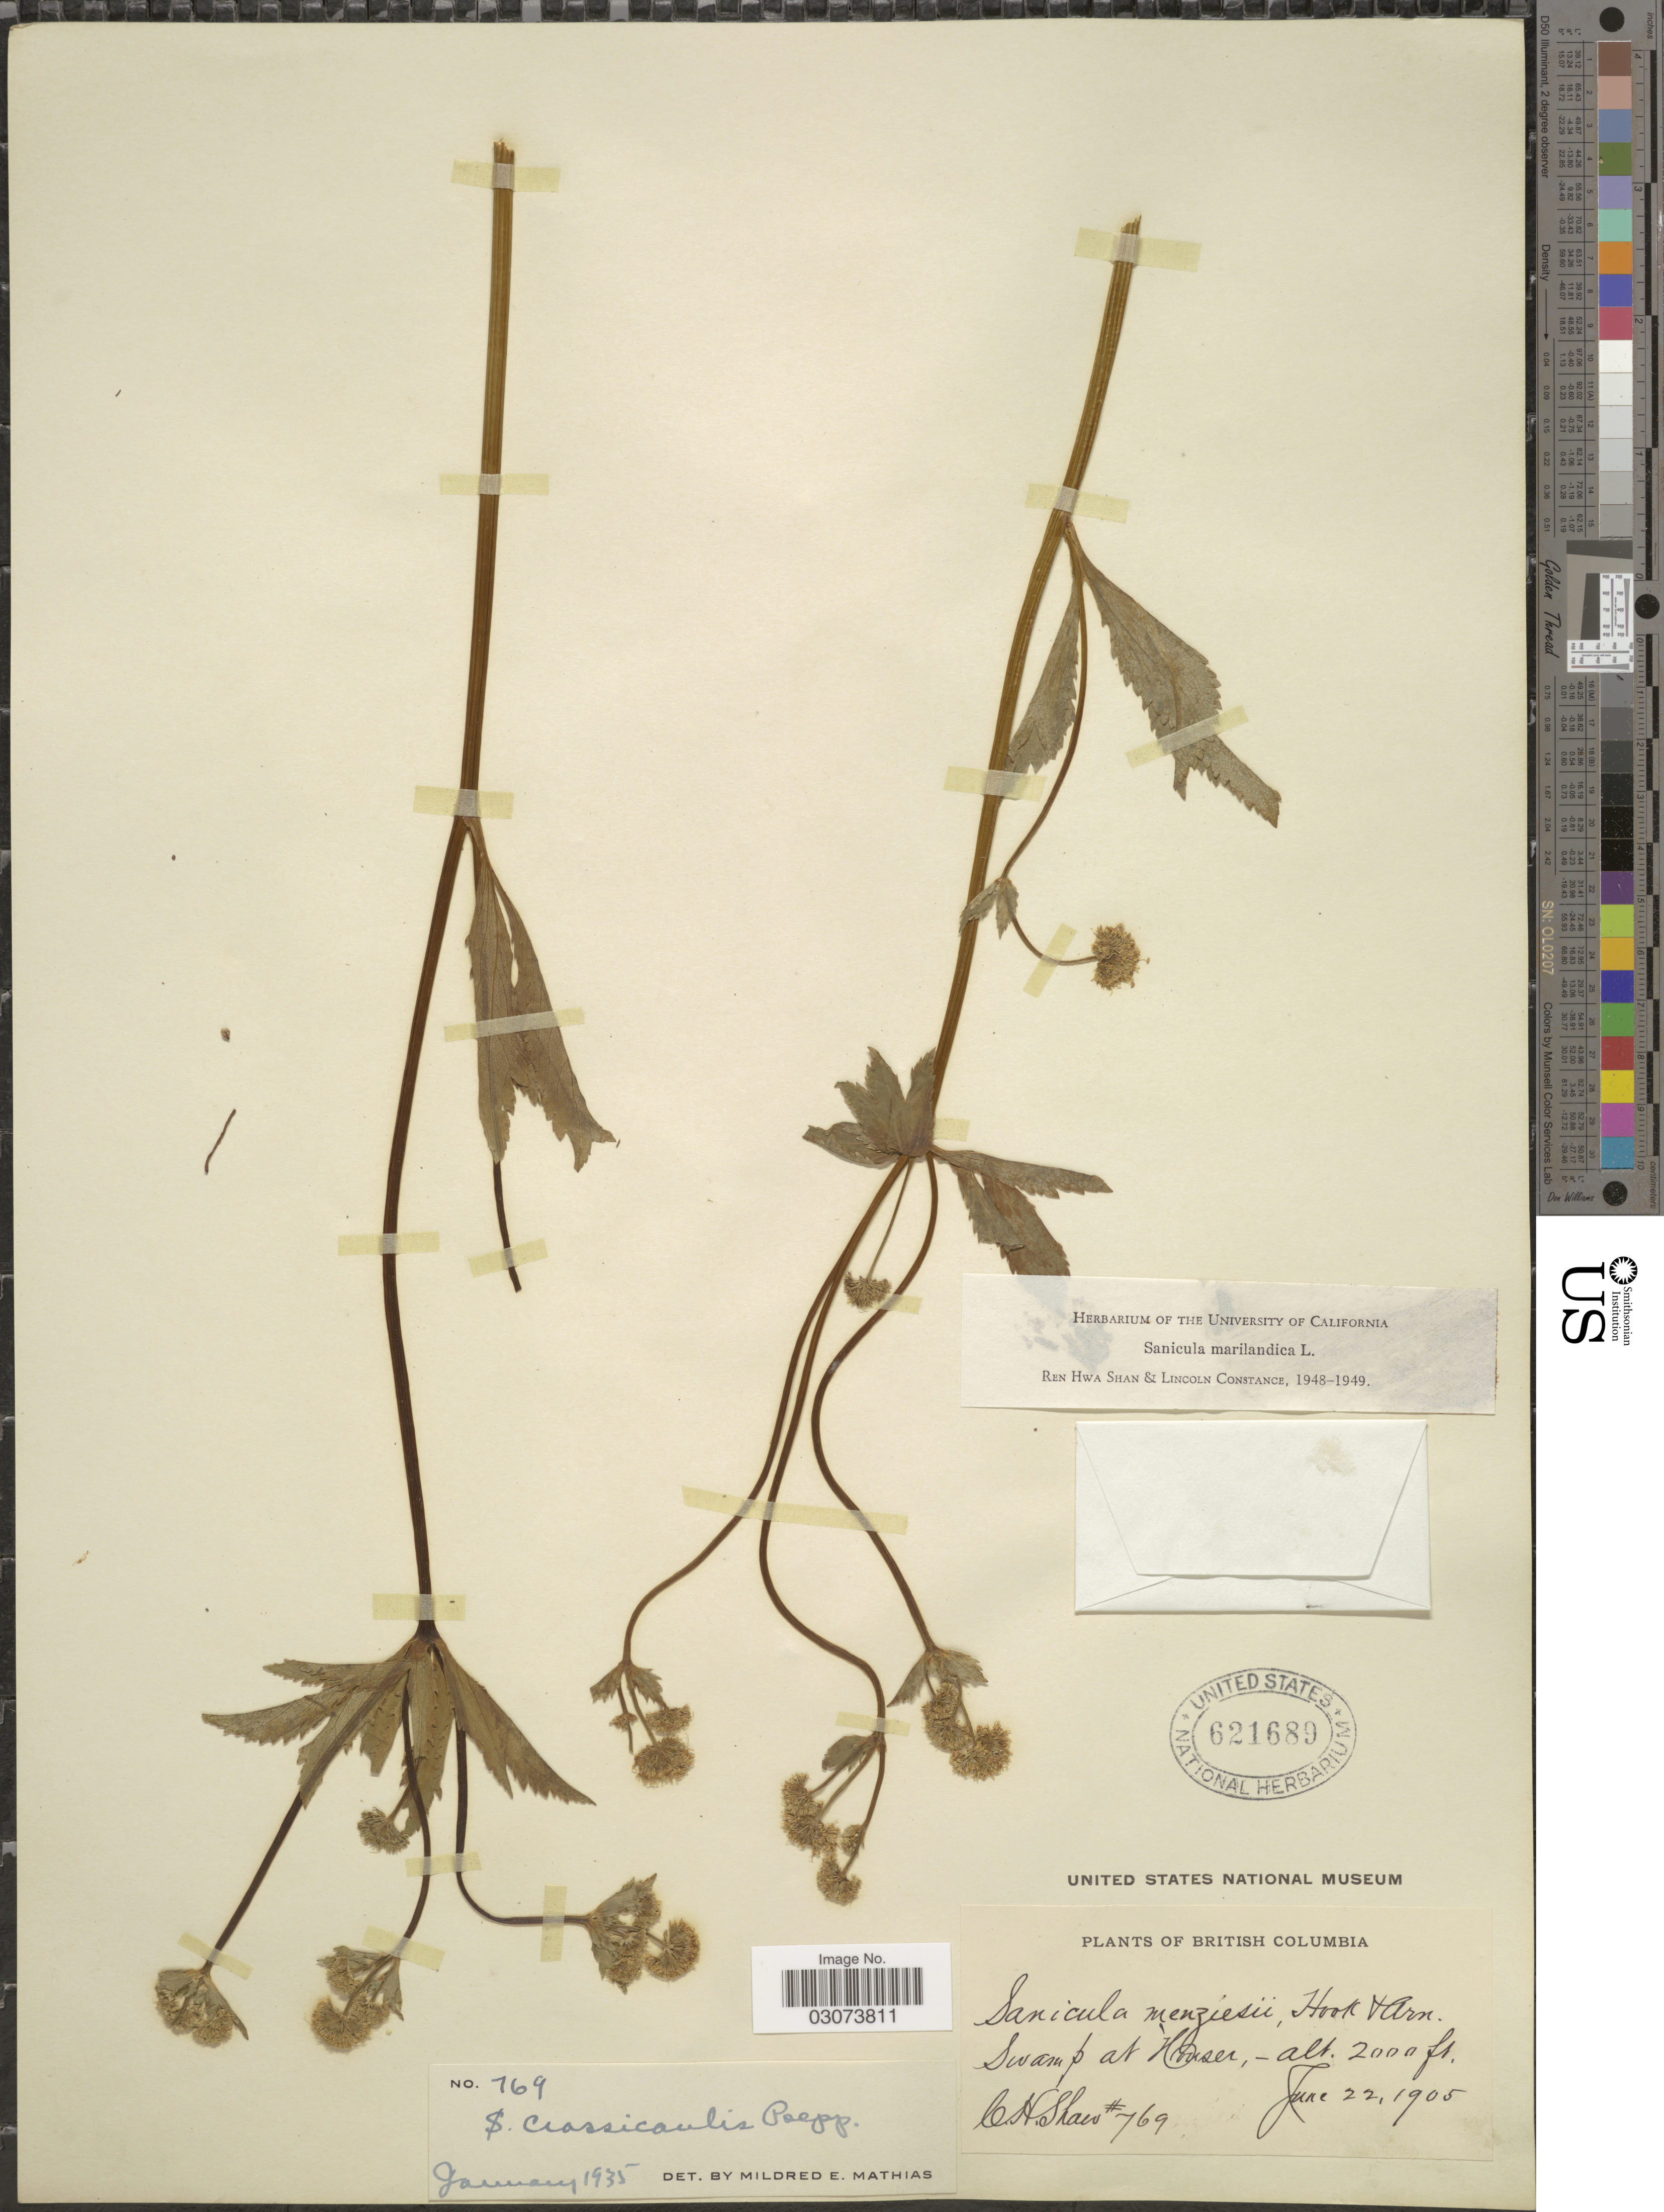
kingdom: Plantae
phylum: Tracheophyta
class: Magnoliopsida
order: Apiales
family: Apiaceae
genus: Sanicula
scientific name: Sanicula marilandica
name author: L.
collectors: C. H. Shaw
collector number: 769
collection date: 1905-06-22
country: Canada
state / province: British Columbia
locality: Swamp at Houser.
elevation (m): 610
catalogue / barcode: US 621689